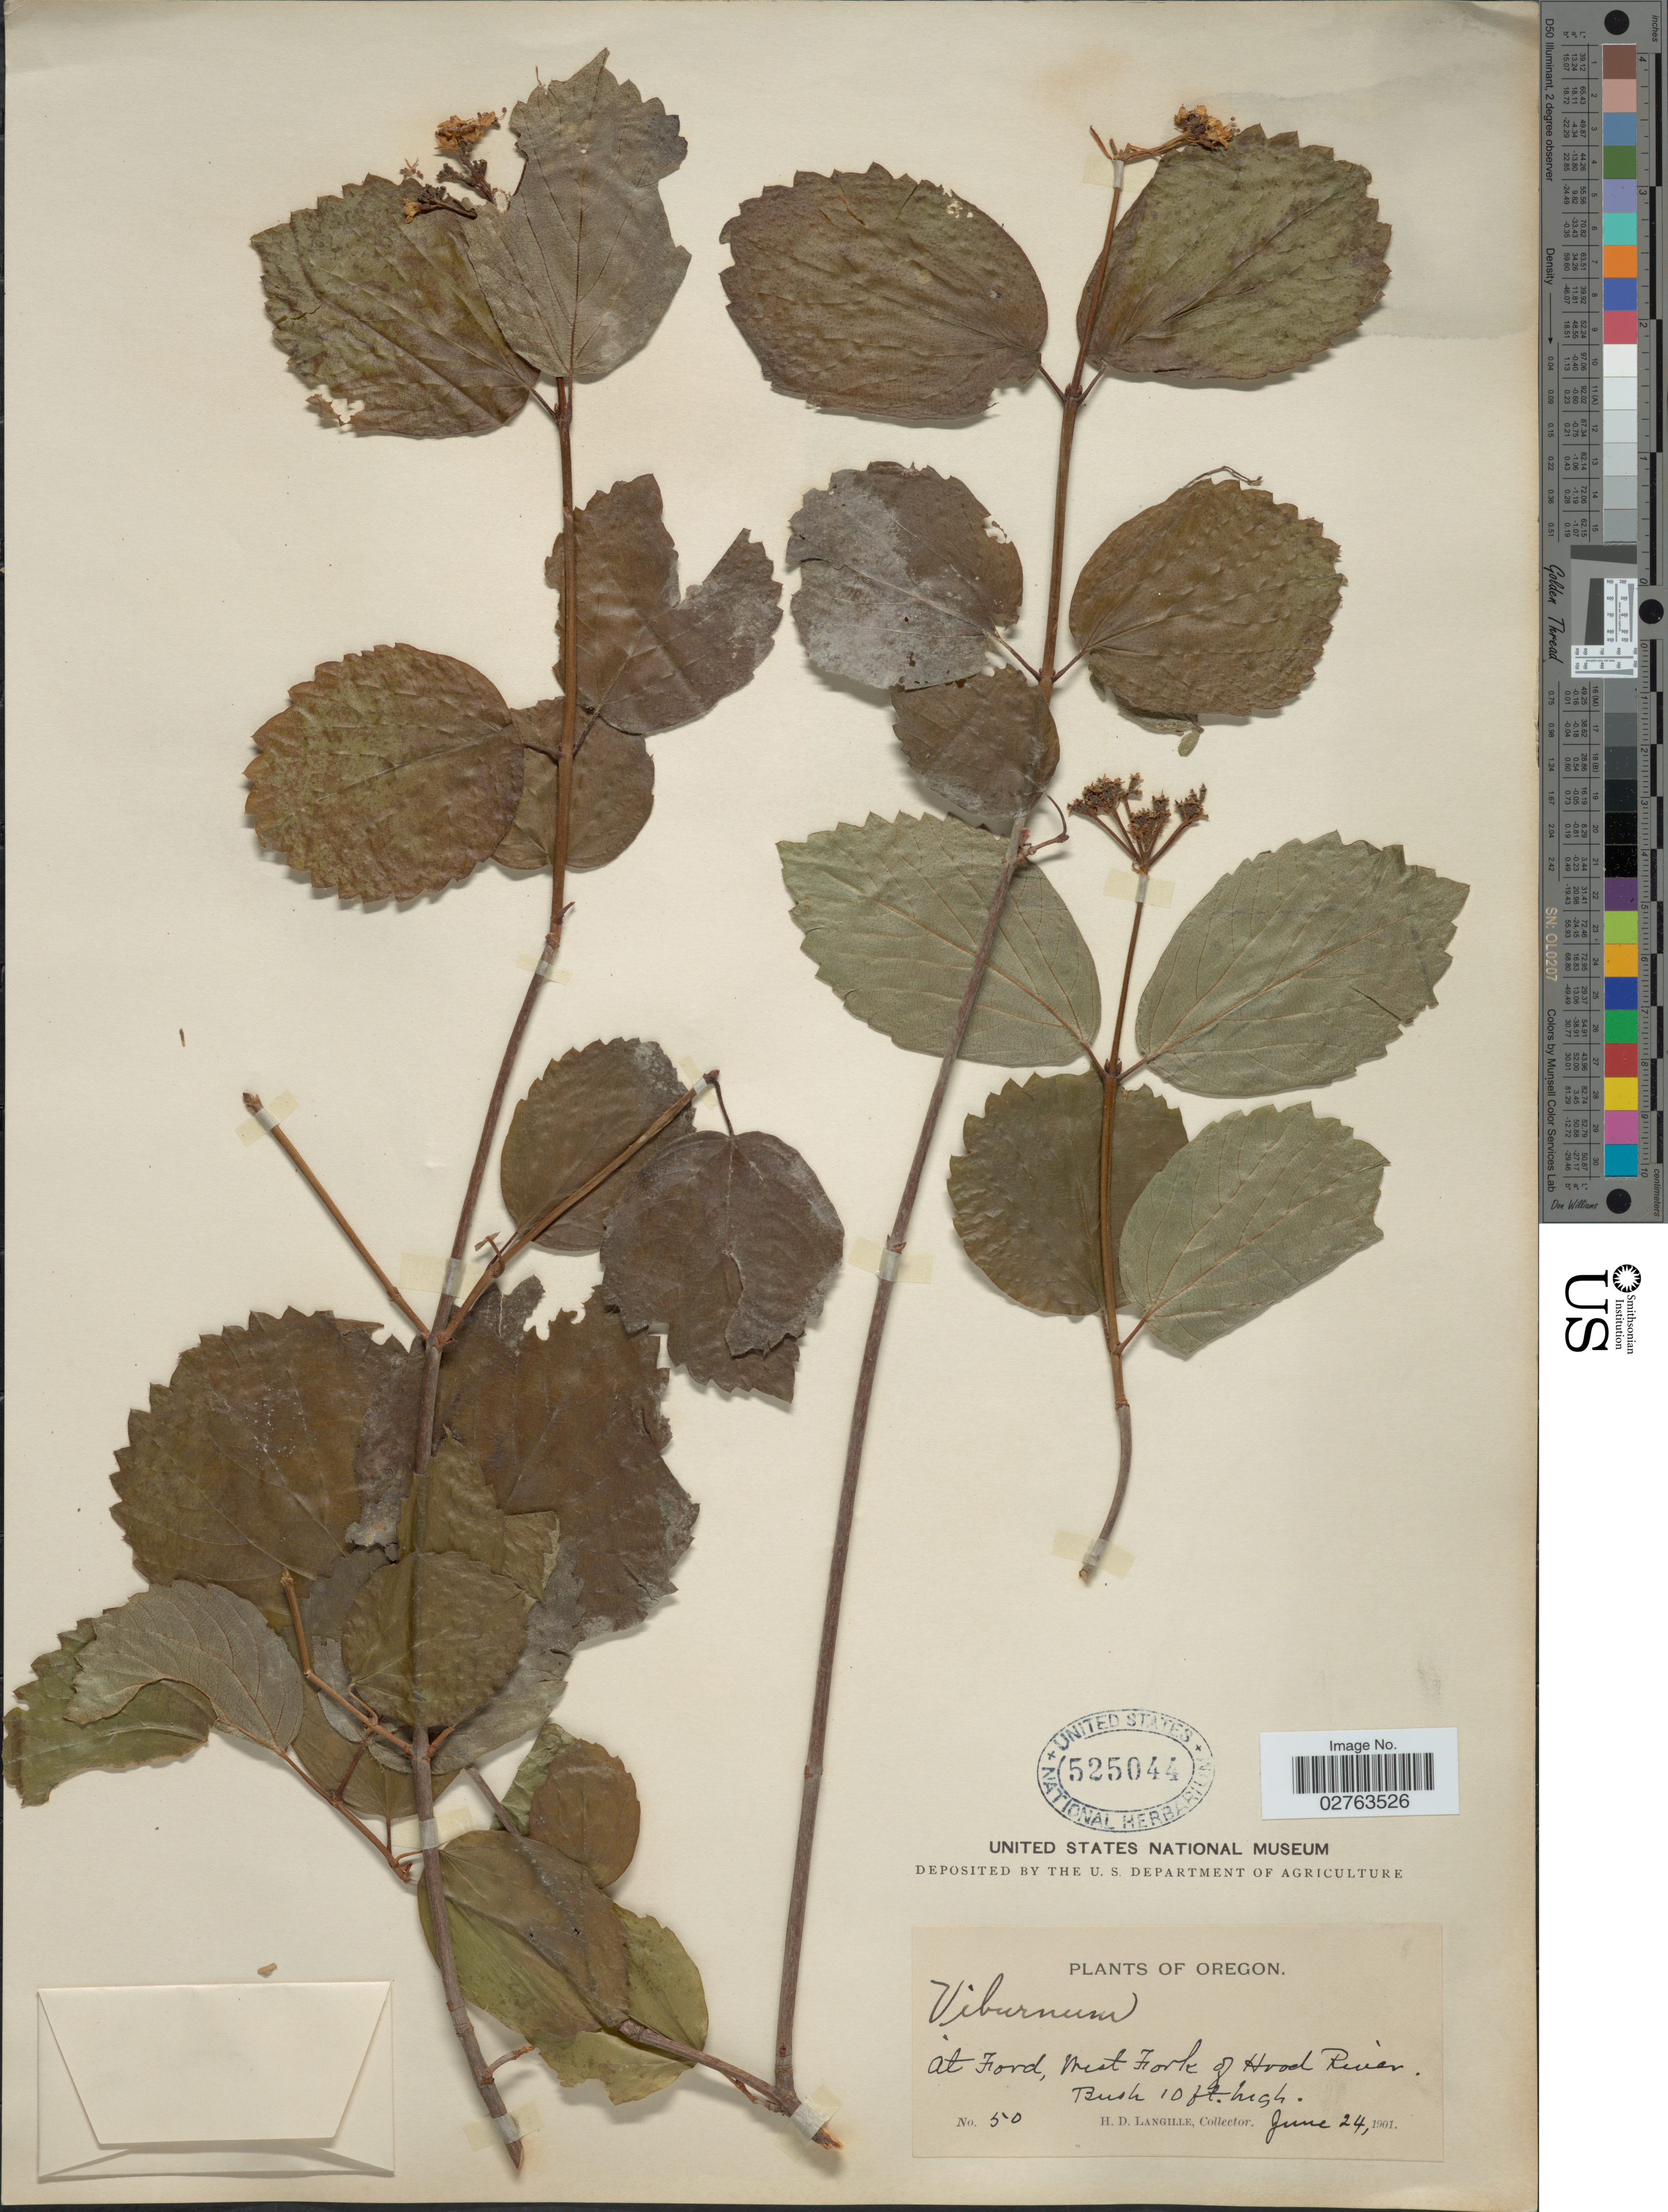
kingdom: Plantae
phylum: Tracheophyta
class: Magnoliopsida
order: Dipsacales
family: Viburnaceae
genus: Viburnum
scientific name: Viburnum ellipticum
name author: Hook.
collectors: H. Langille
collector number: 50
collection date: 1901-06-24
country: United States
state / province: Oregon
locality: At Ford, West Fork of Hood River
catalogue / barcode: US 525044